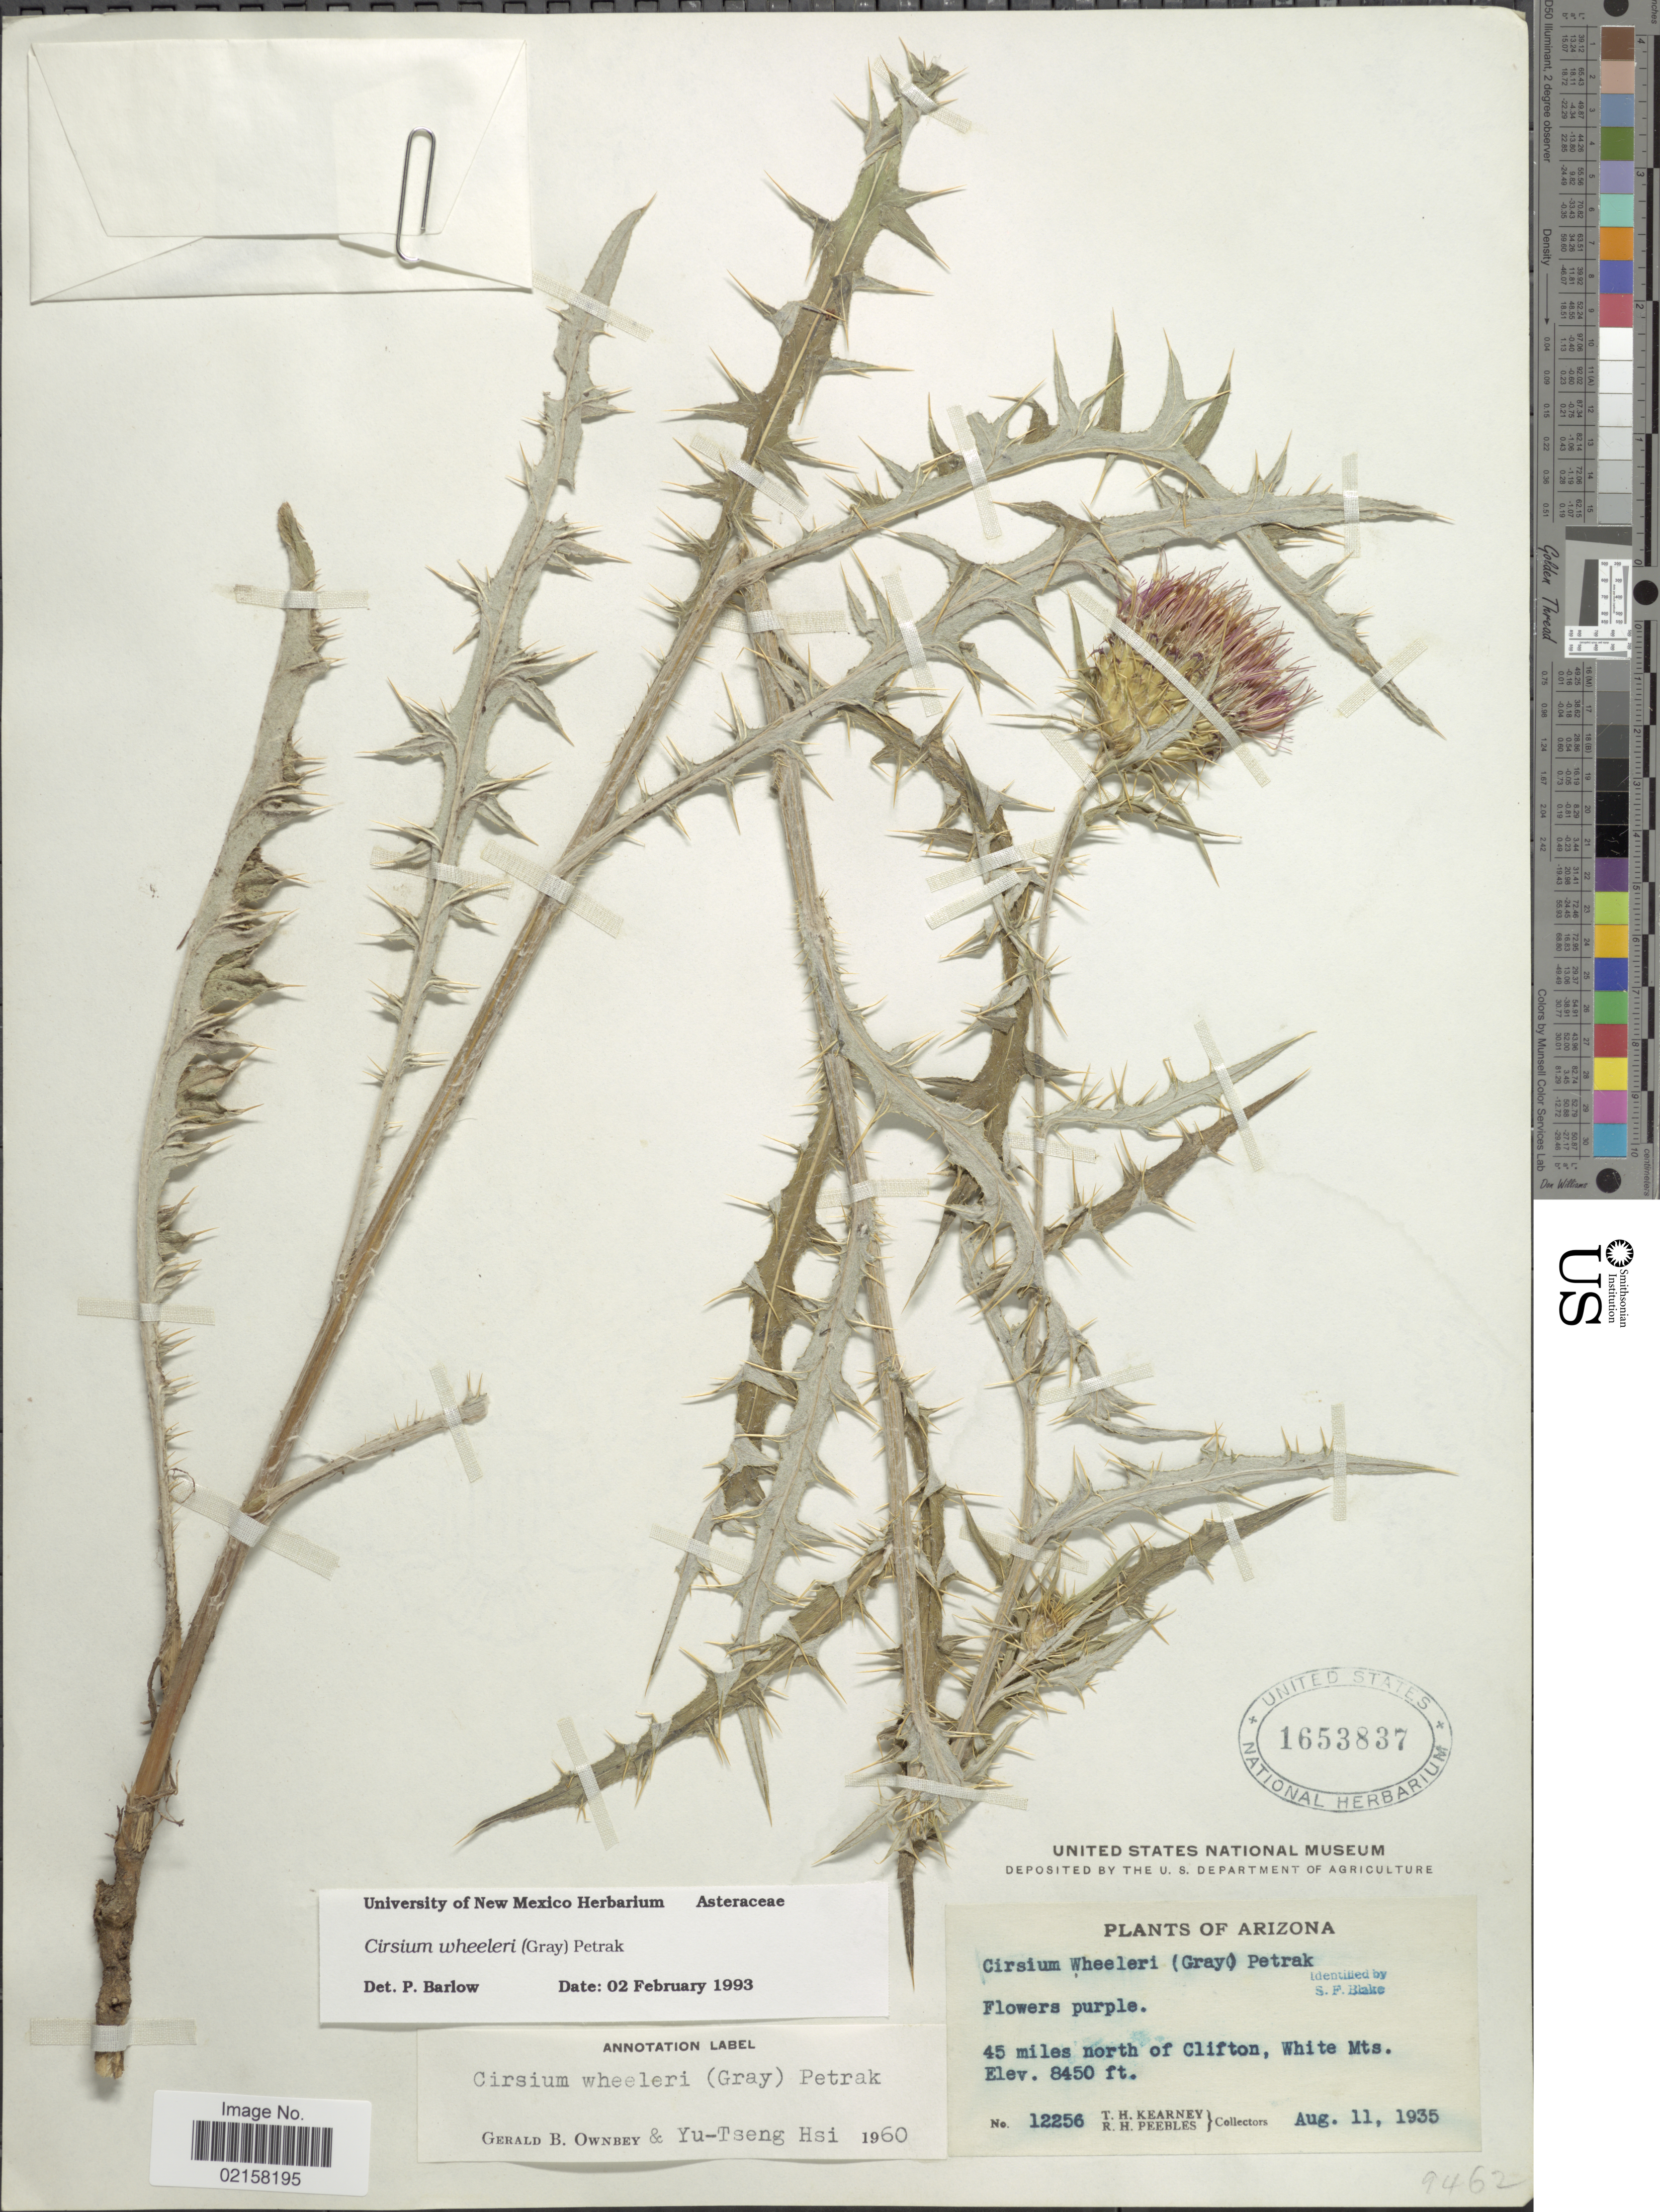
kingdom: Plantae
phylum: Tracheophyta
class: Magnoliopsida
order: Asterales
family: Asteraceae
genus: Cirsium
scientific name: Cirsium wheeleri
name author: (A. Gray) Petr.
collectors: T. H. Kearney & R. H. Peebles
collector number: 12256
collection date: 1935-08-11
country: United States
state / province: Arizona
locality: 5 miles north of Clifton, White Mts.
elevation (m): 2576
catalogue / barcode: US 1653837